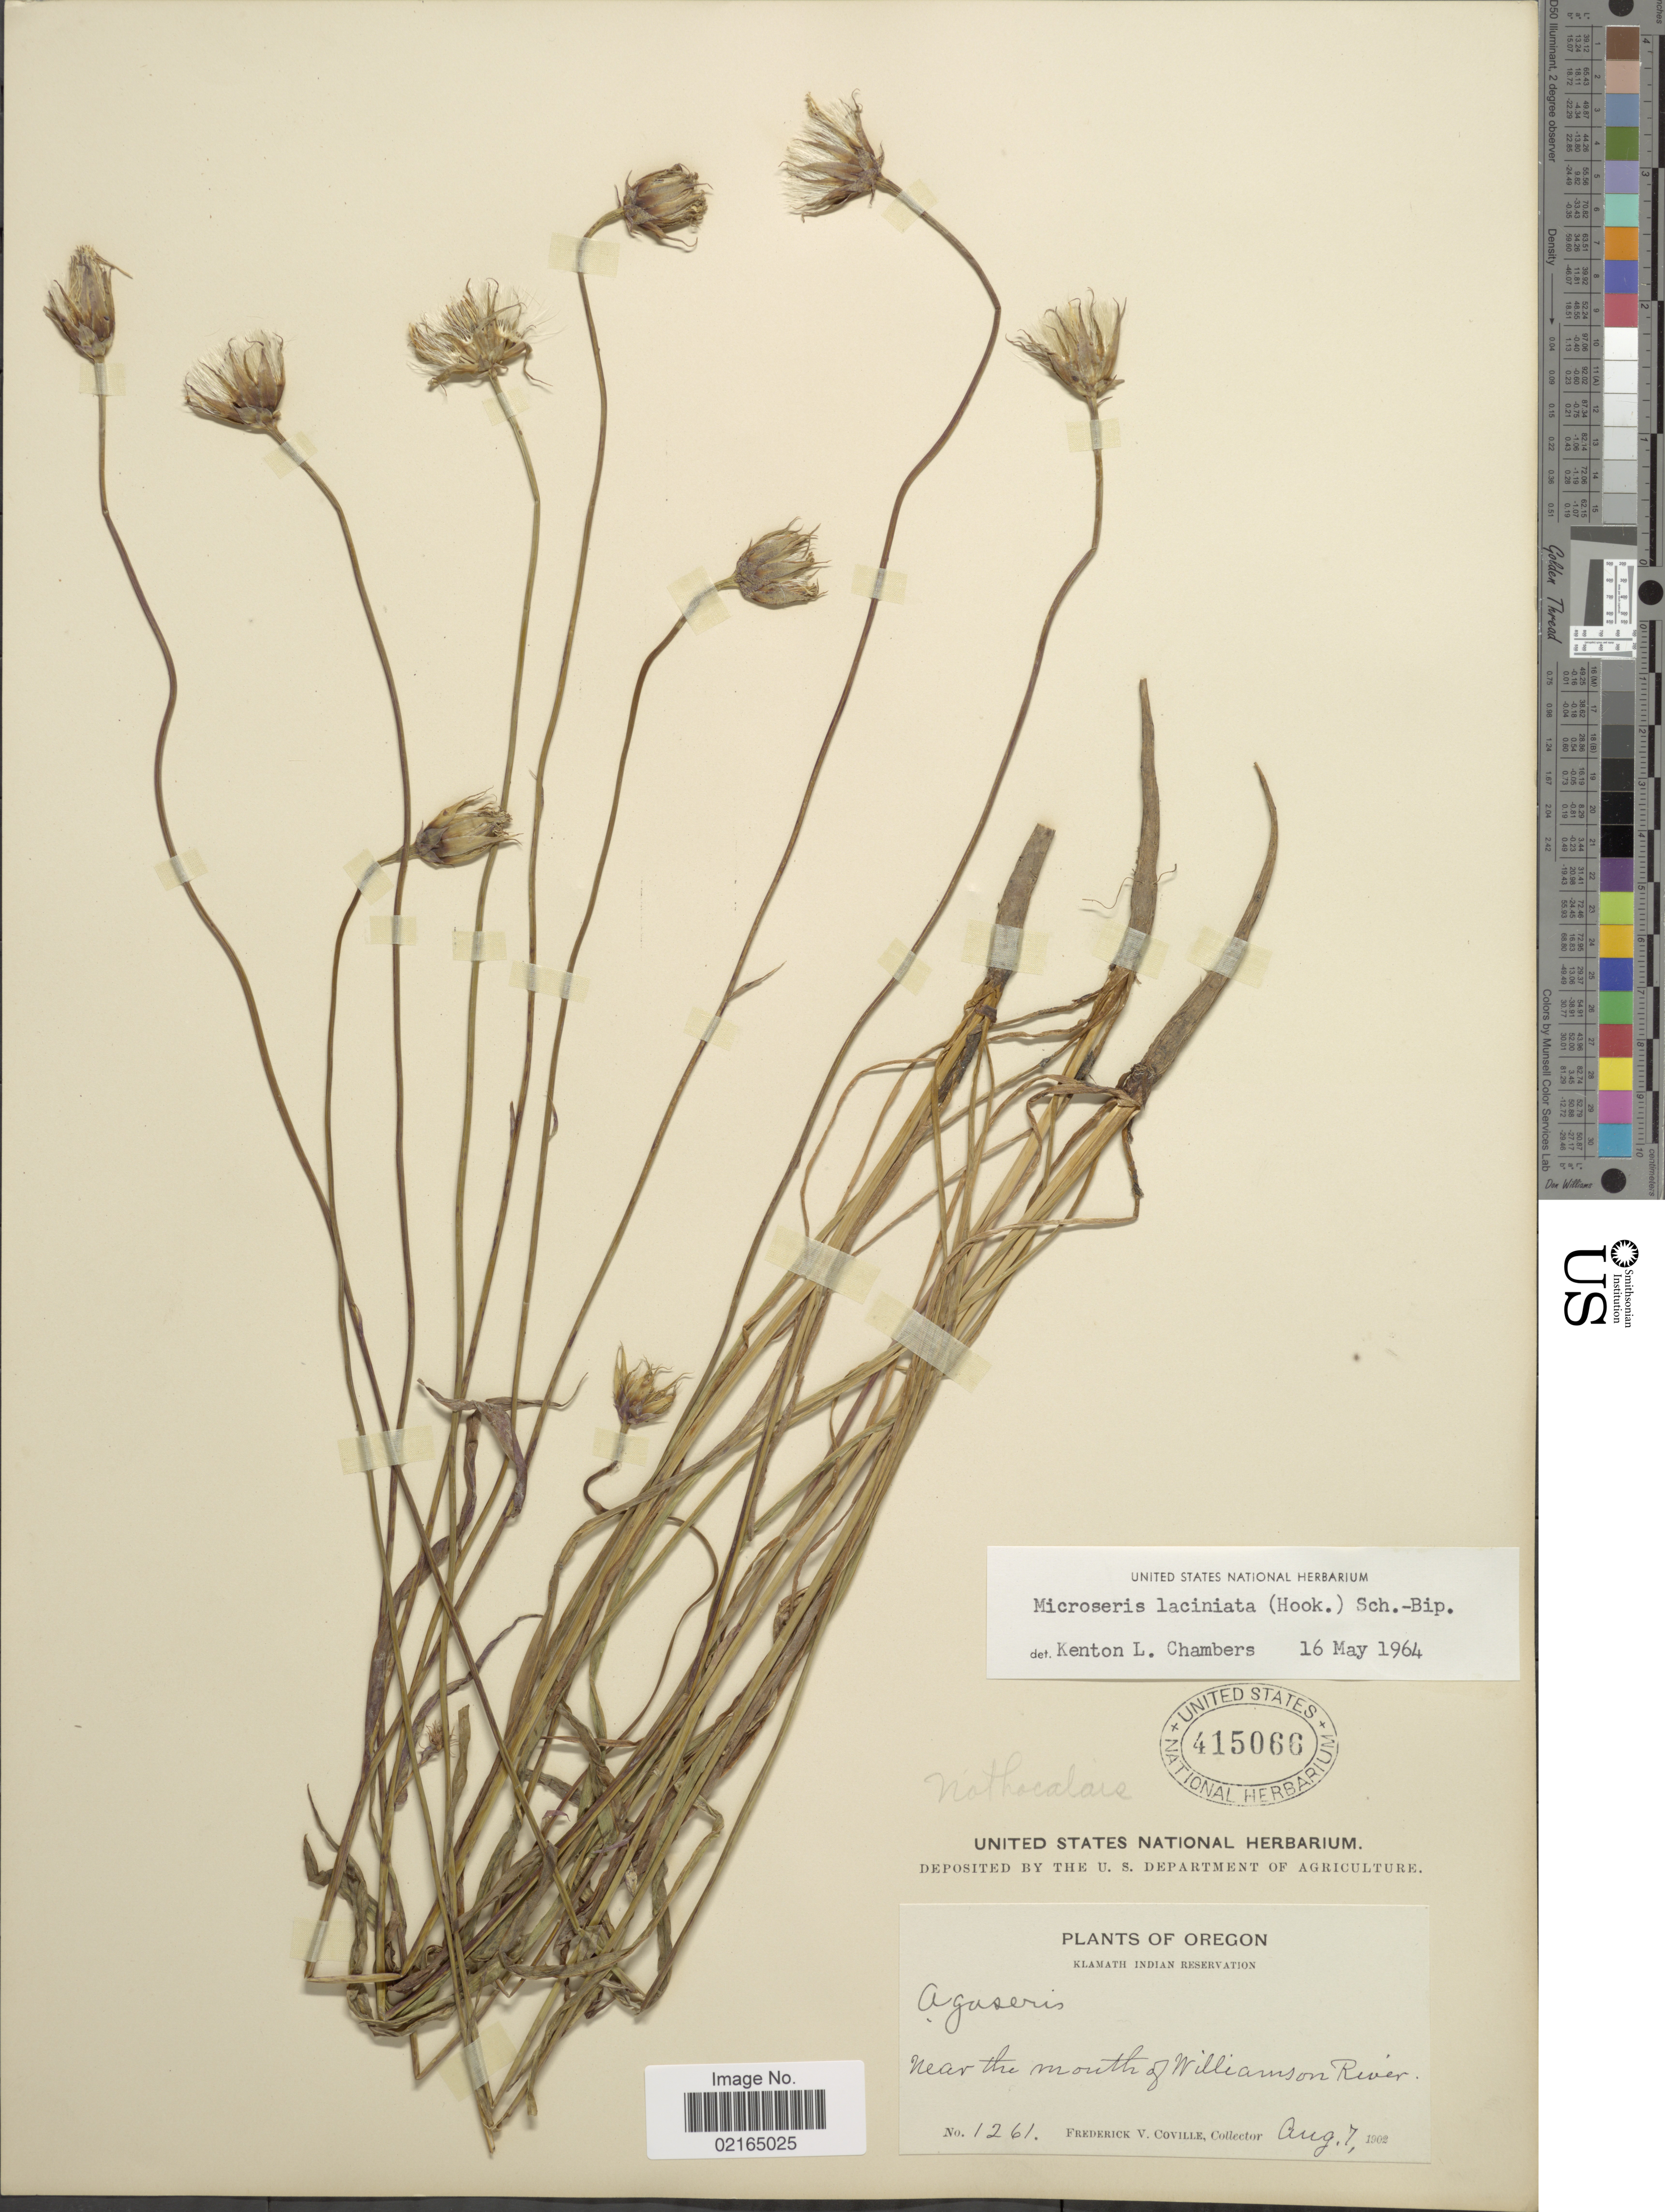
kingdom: Plantae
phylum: Tracheophyta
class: Magnoliopsida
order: Asterales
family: Asteraceae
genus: Microseris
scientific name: Microseris laciniata subsp. leptosepala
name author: (Nutt.) K.L. Chambers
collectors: F. V. Coville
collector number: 1261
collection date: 1902-08-07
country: United States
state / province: Oregon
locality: Klamath Indian Reservation, near the mouth of Williamson River.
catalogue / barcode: US 415066